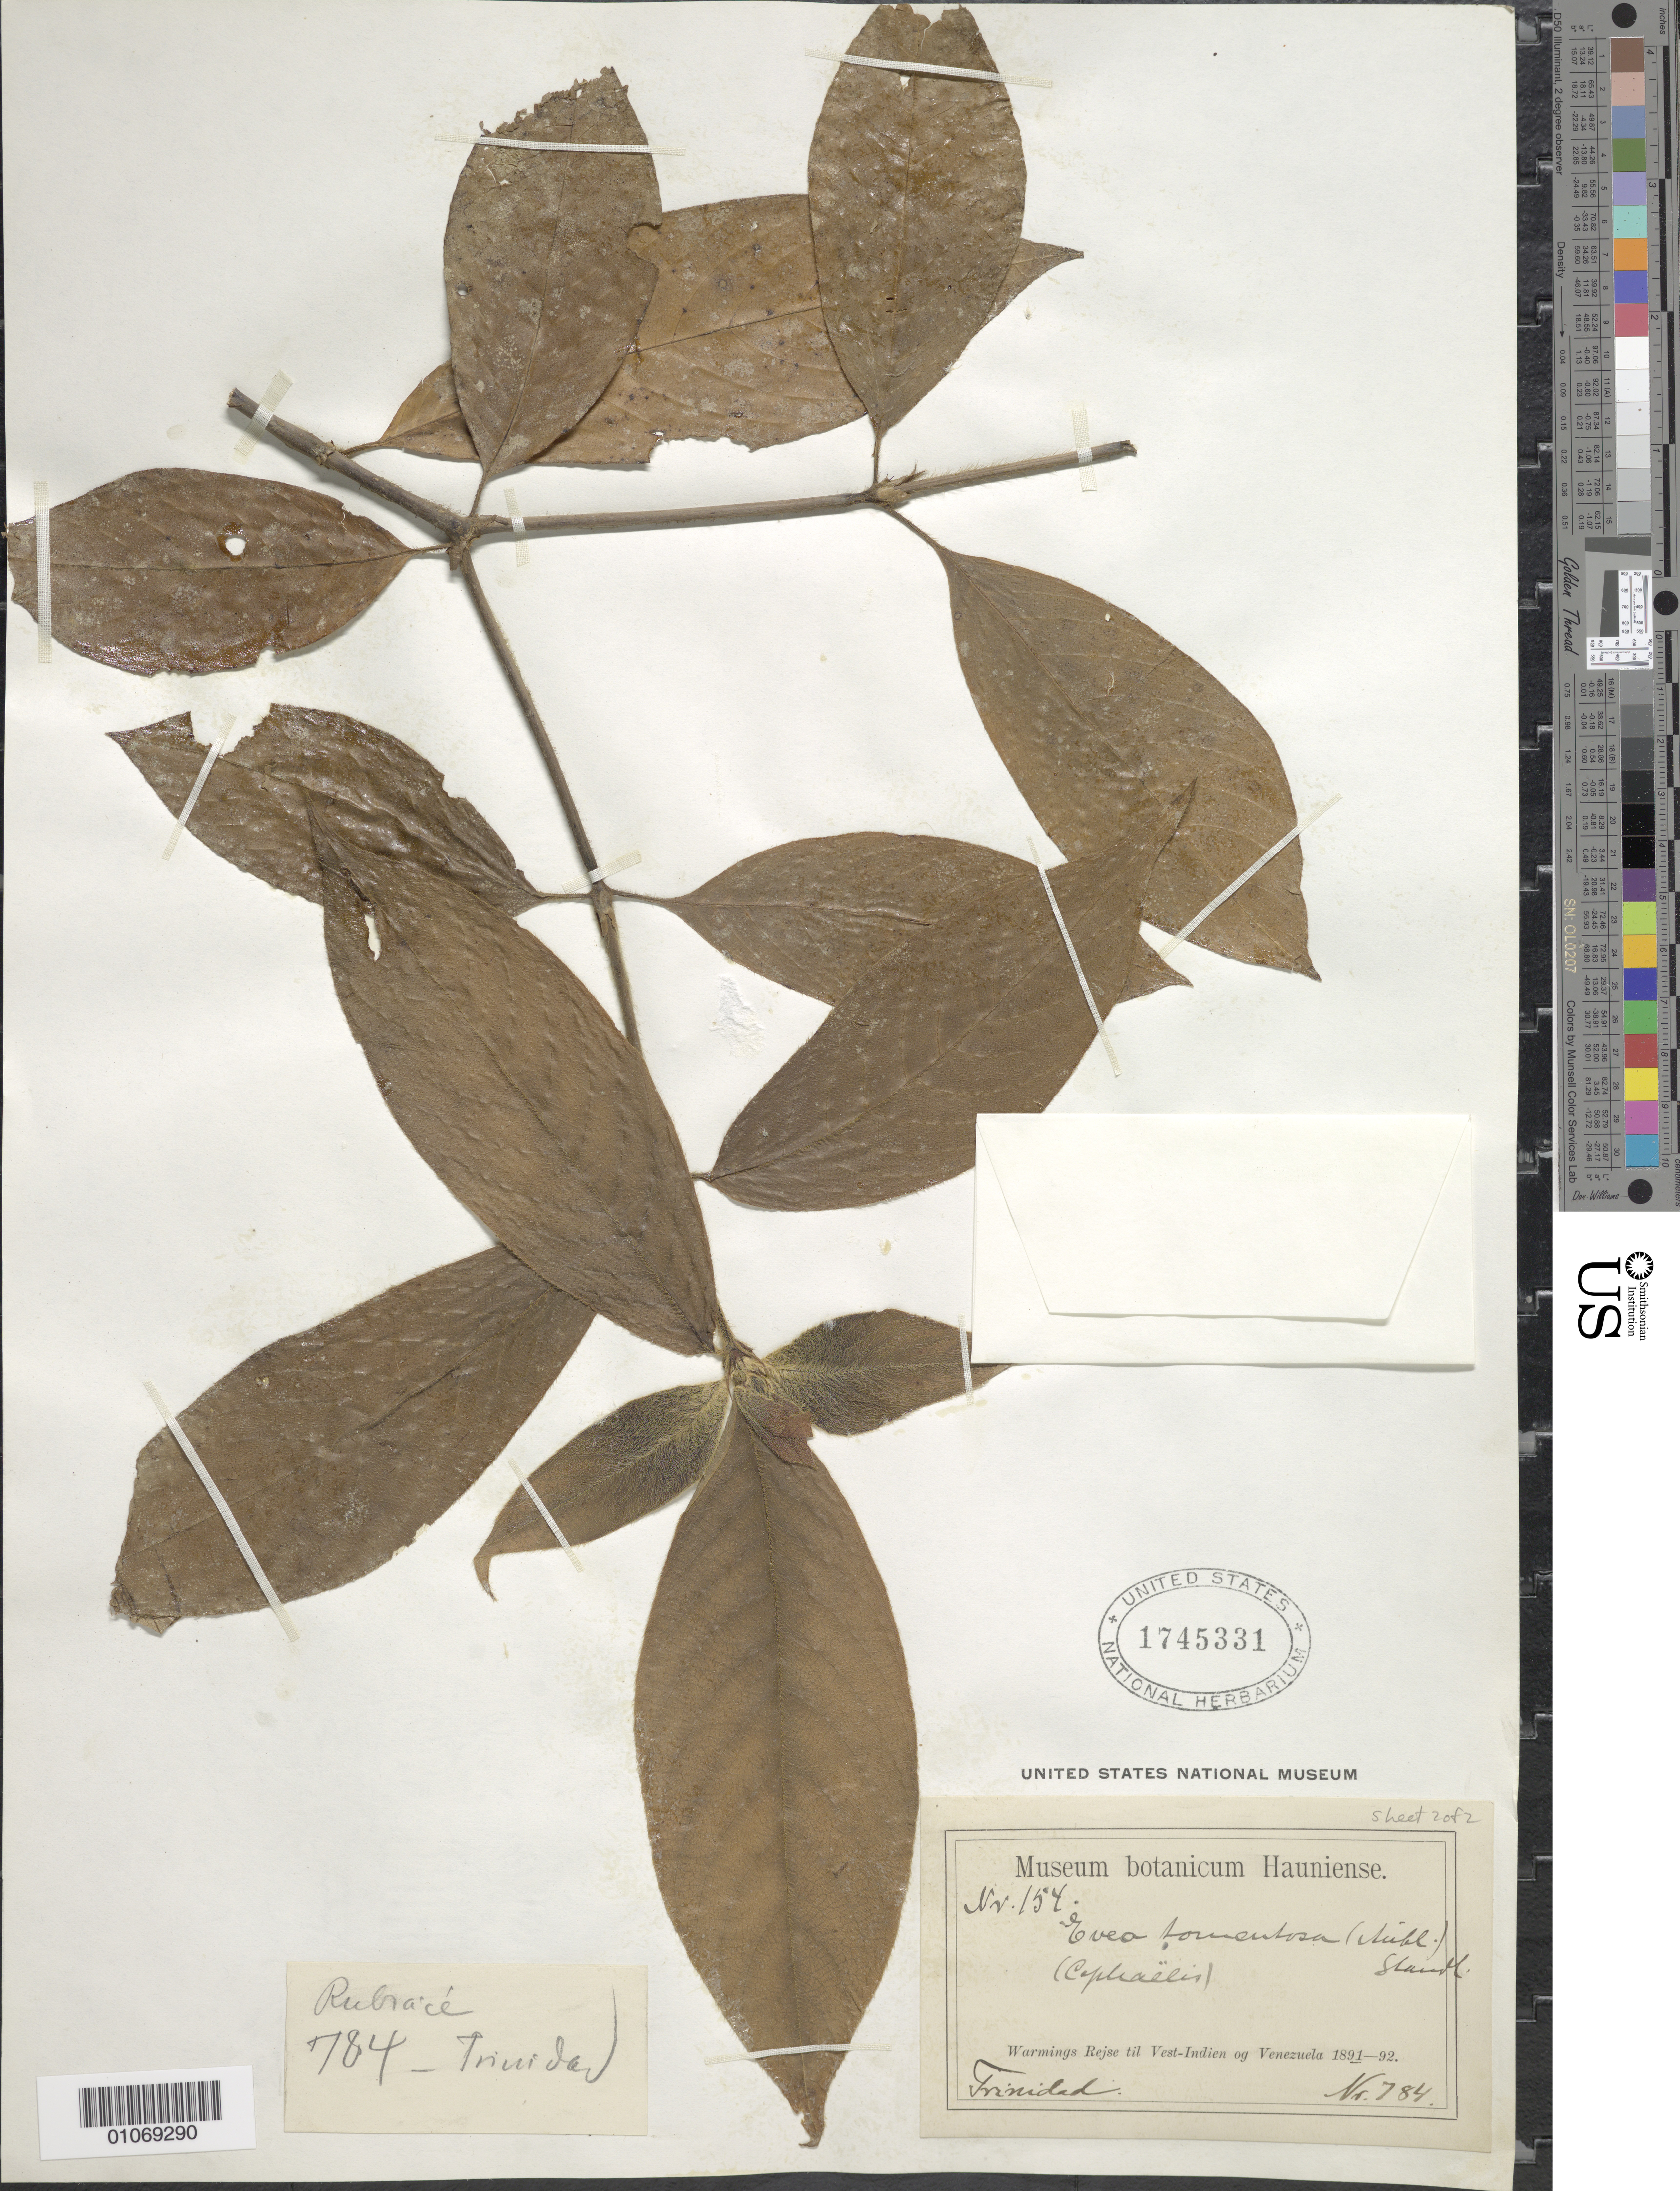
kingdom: Plantae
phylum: Tracheophyta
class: Magnoliopsida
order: Gentianales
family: Rubiaceae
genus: Cephaelis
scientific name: Cephaelis tomentosa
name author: (Aubl.) Vahl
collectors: -. Maraval-Dalen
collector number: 154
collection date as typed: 28 Feb 1891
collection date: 1891-02-28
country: Trinidad and Tobago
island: Trinidad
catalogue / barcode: US 1745331